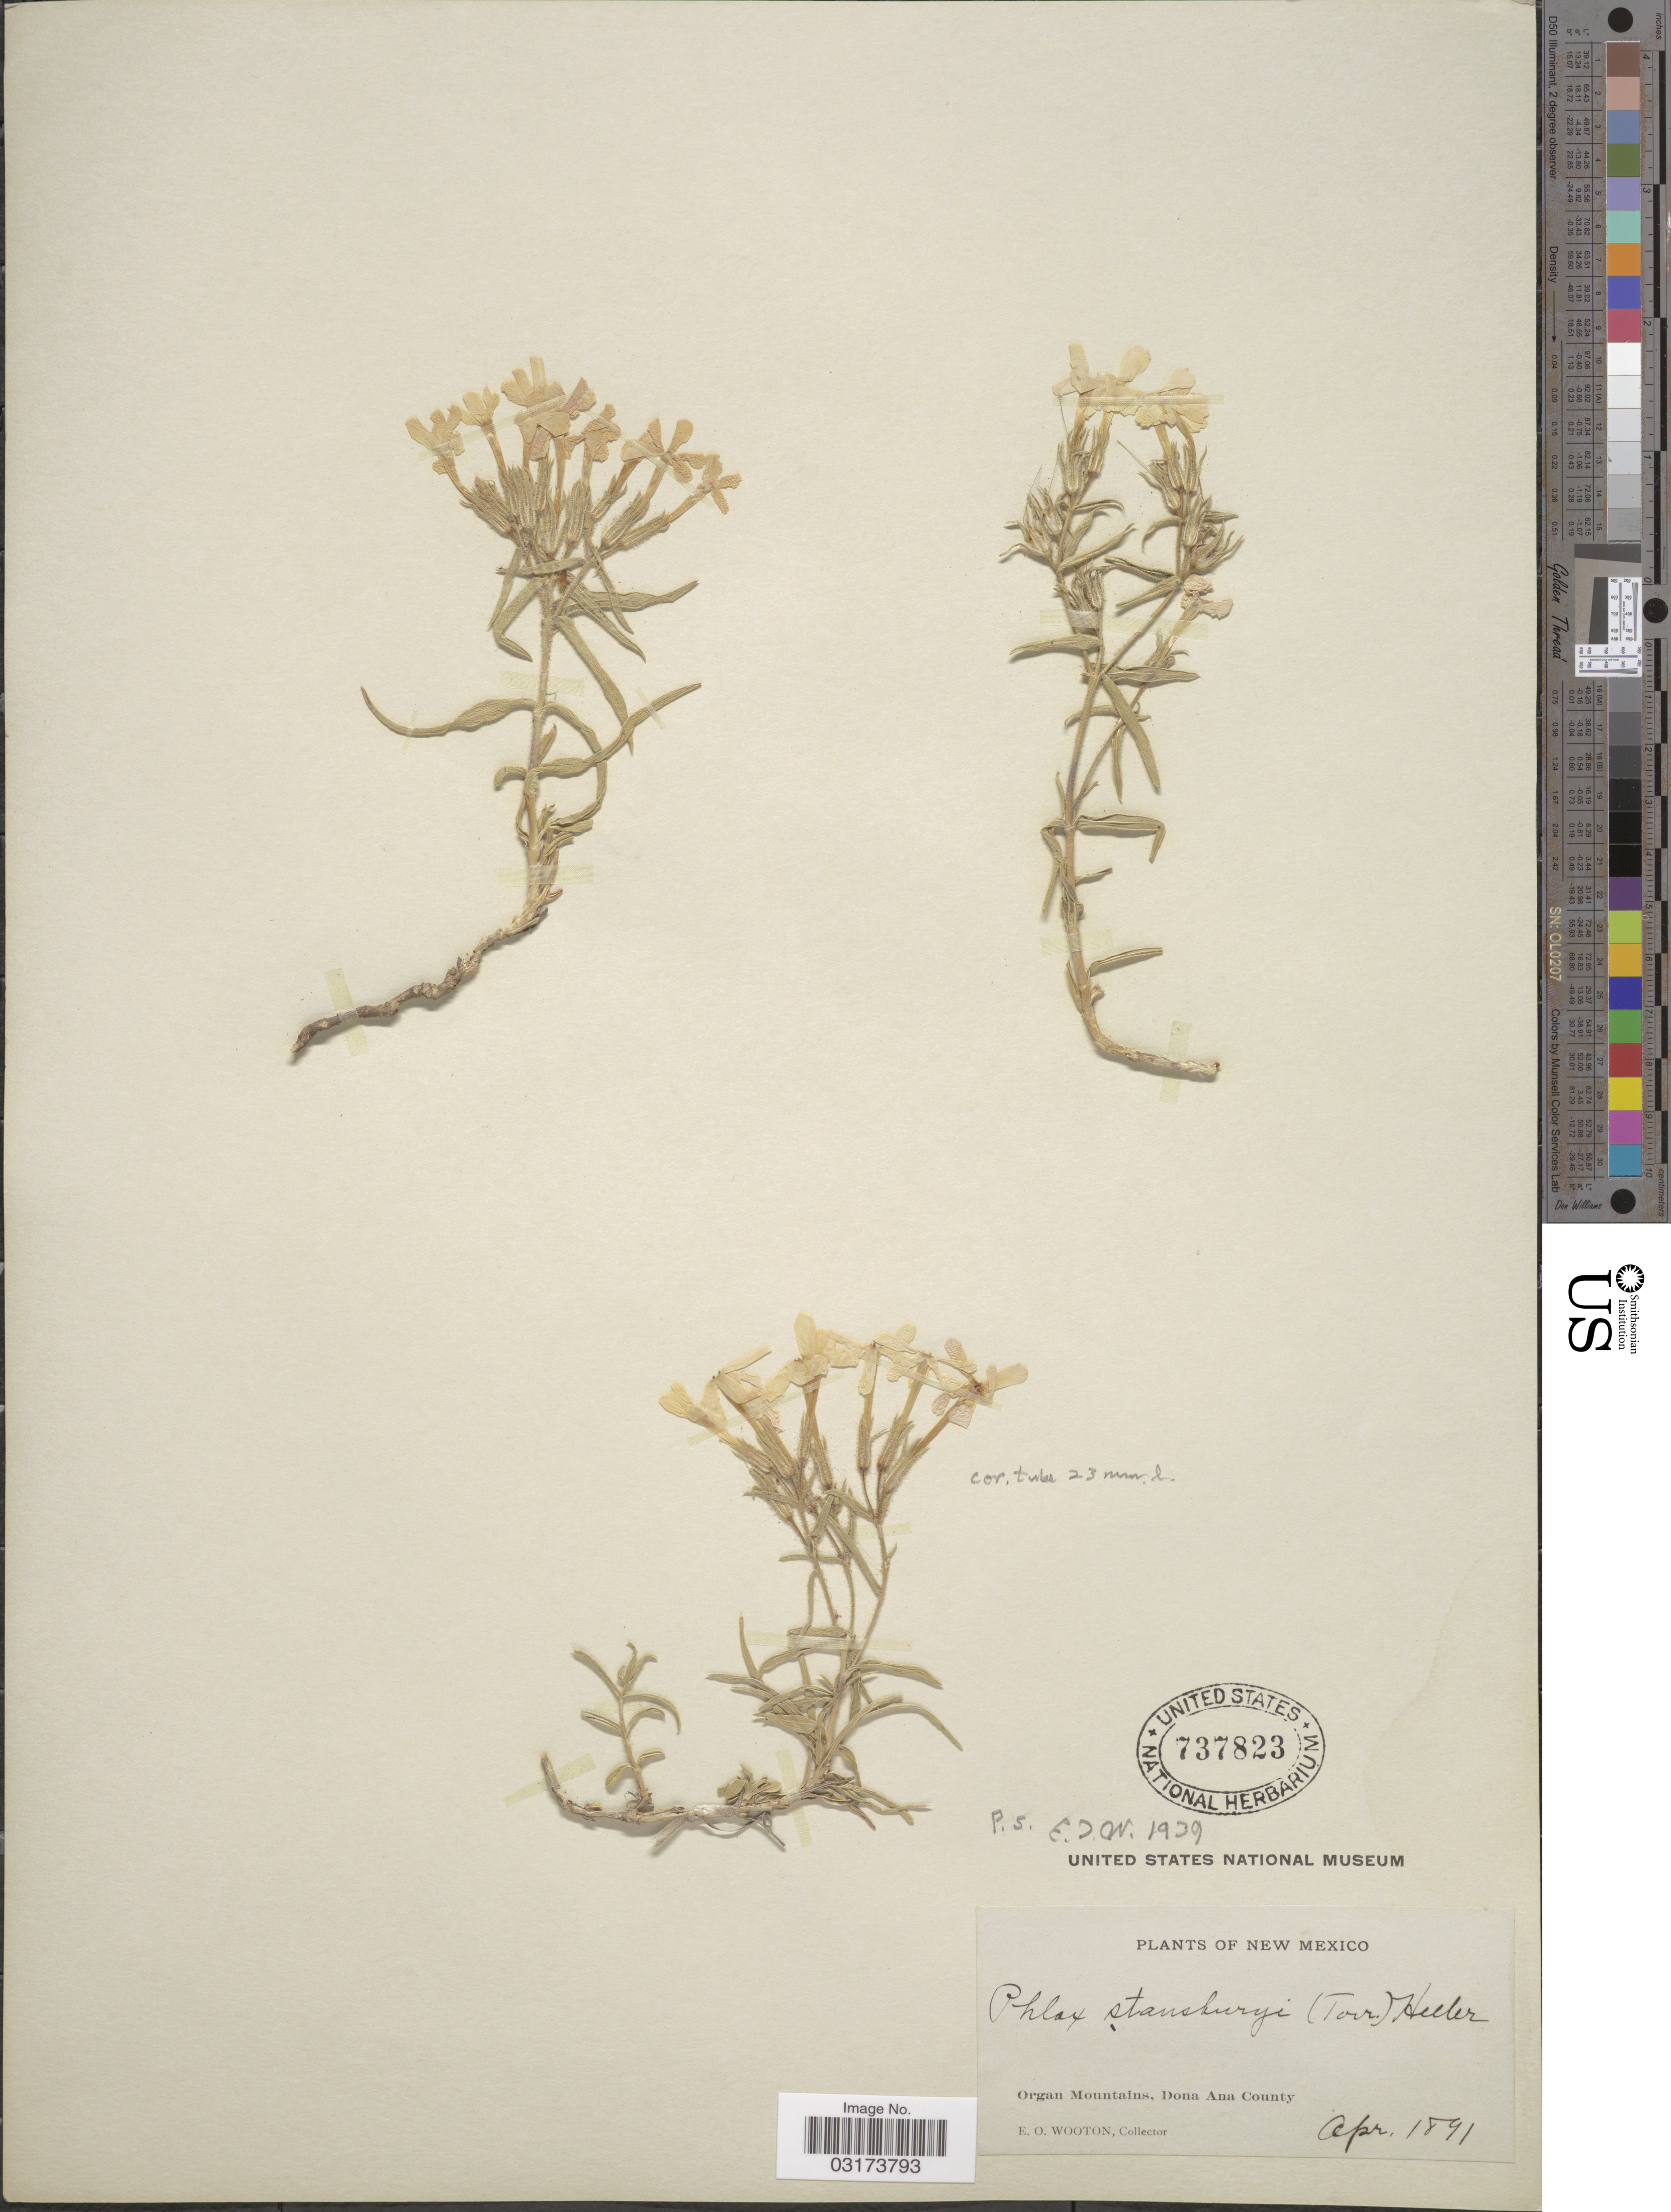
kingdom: Plantae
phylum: Tracheophyta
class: Magnoliopsida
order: Ericales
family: Polemoniaceae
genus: Phlox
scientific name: Phlox stansburyi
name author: (Torr.) A. Heller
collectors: E. O. Wooton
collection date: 1891-04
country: United States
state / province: New Mexico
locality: Organ Mountains, Dona Ana County.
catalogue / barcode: US 737823